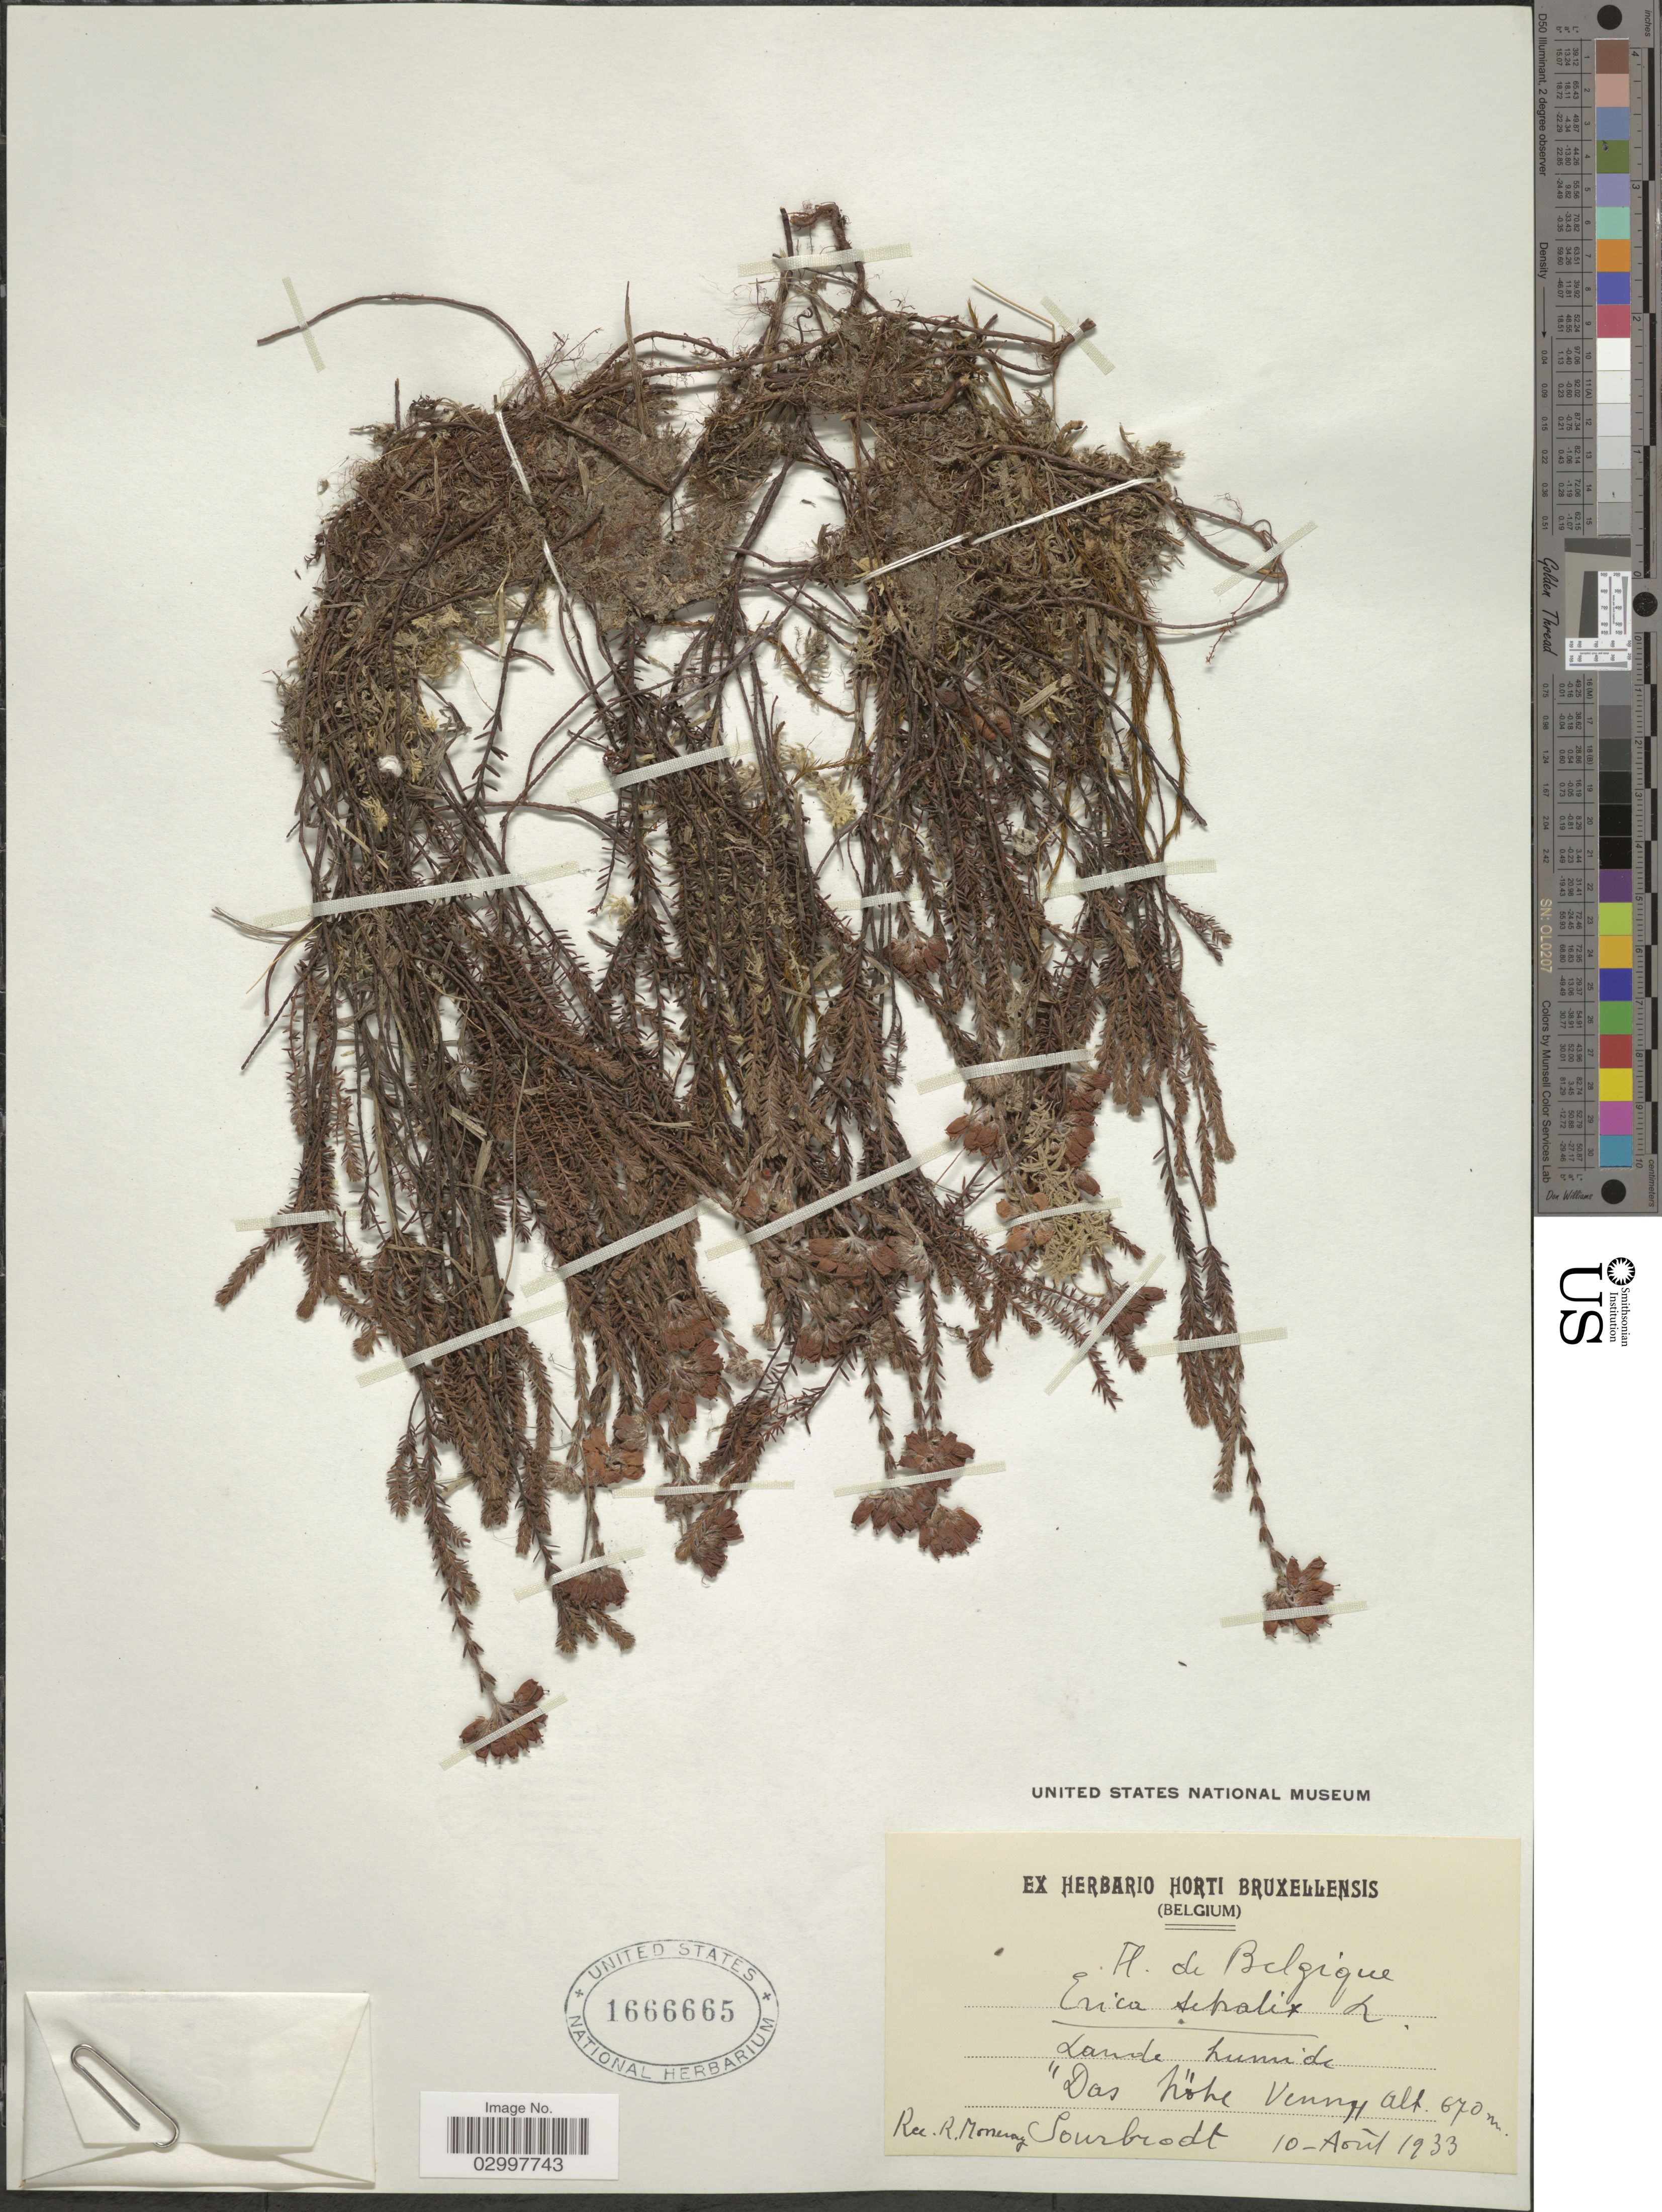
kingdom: Plantae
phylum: Tracheophyta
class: Magnoliopsida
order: Ericales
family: Ericaceae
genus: Erica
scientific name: Erica tetralix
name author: L.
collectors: R. Moneray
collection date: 1933-08-10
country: Belgium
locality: Das Höhe Venn.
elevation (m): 670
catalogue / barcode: US 1666665